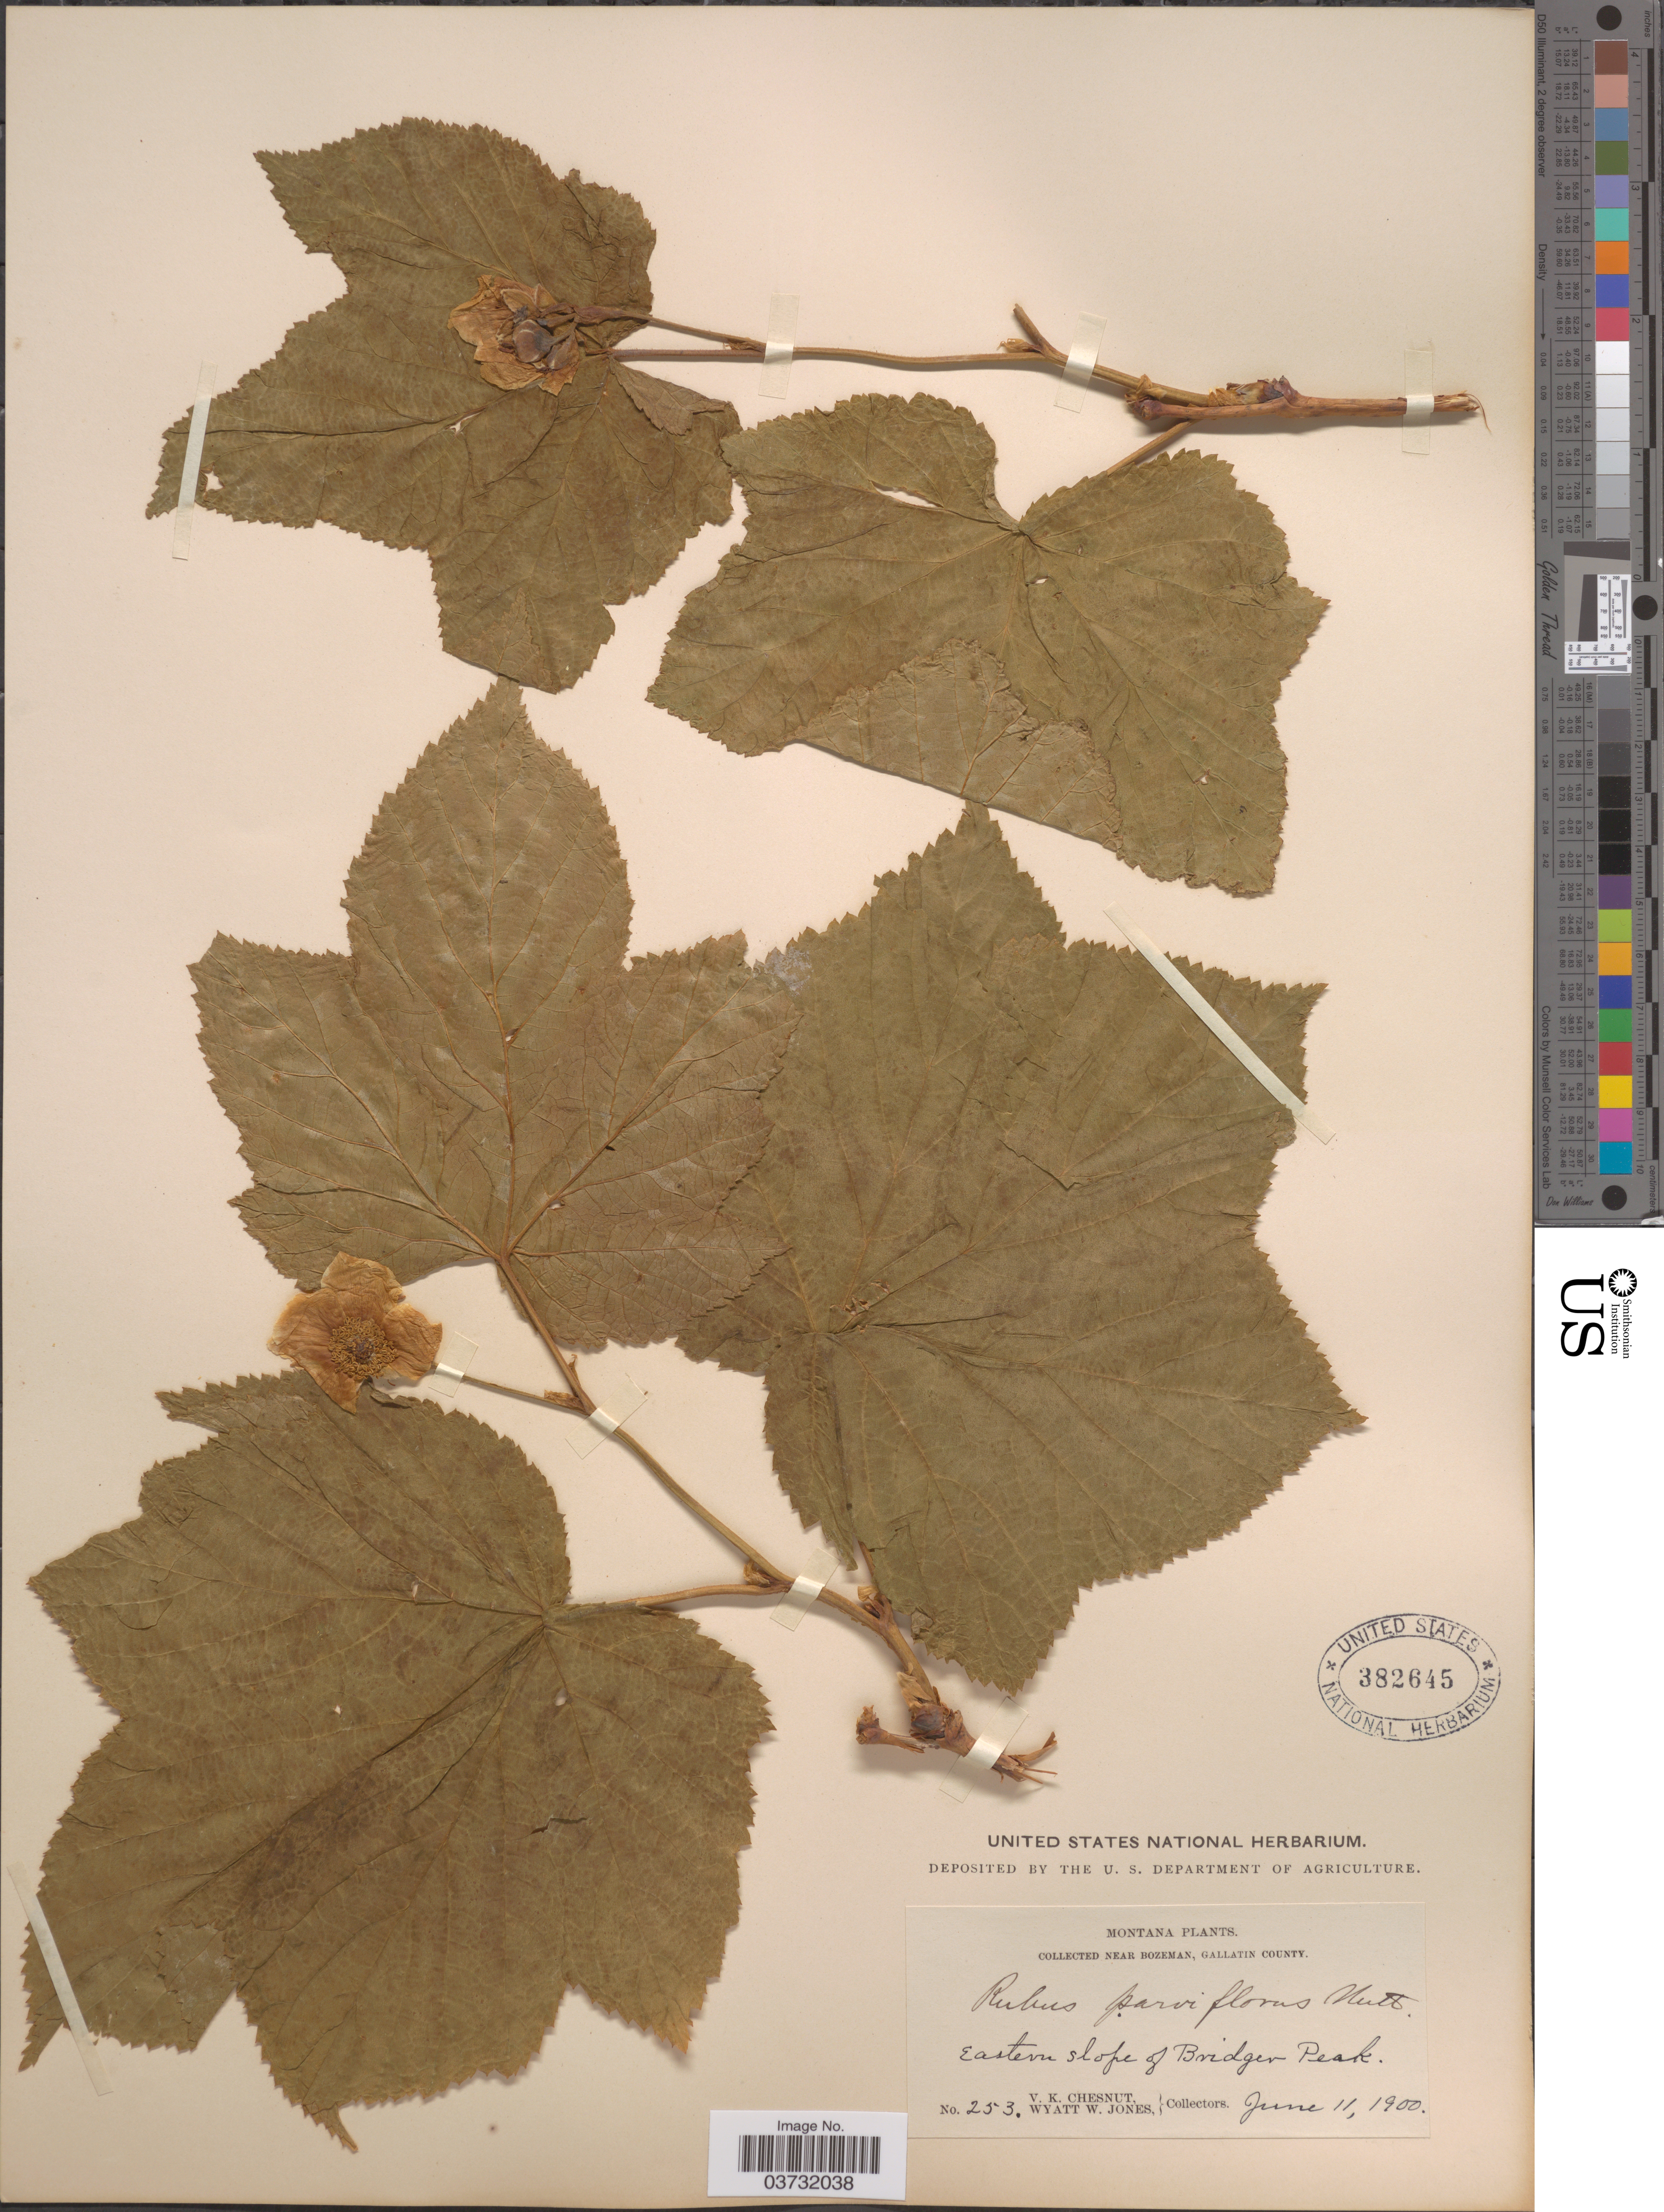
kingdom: Plantae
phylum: Tracheophyta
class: Magnoliopsida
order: Rosales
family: Rosaceae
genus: Rubus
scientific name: Rubus parviflorus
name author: Nutt.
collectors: V. K. Chestnut & W. W. Jones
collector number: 253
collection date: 1900-06-11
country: United States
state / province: Montana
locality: Near Bozeman, Gallatin County. Eastern slope of Bridger Peak.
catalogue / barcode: US 382645